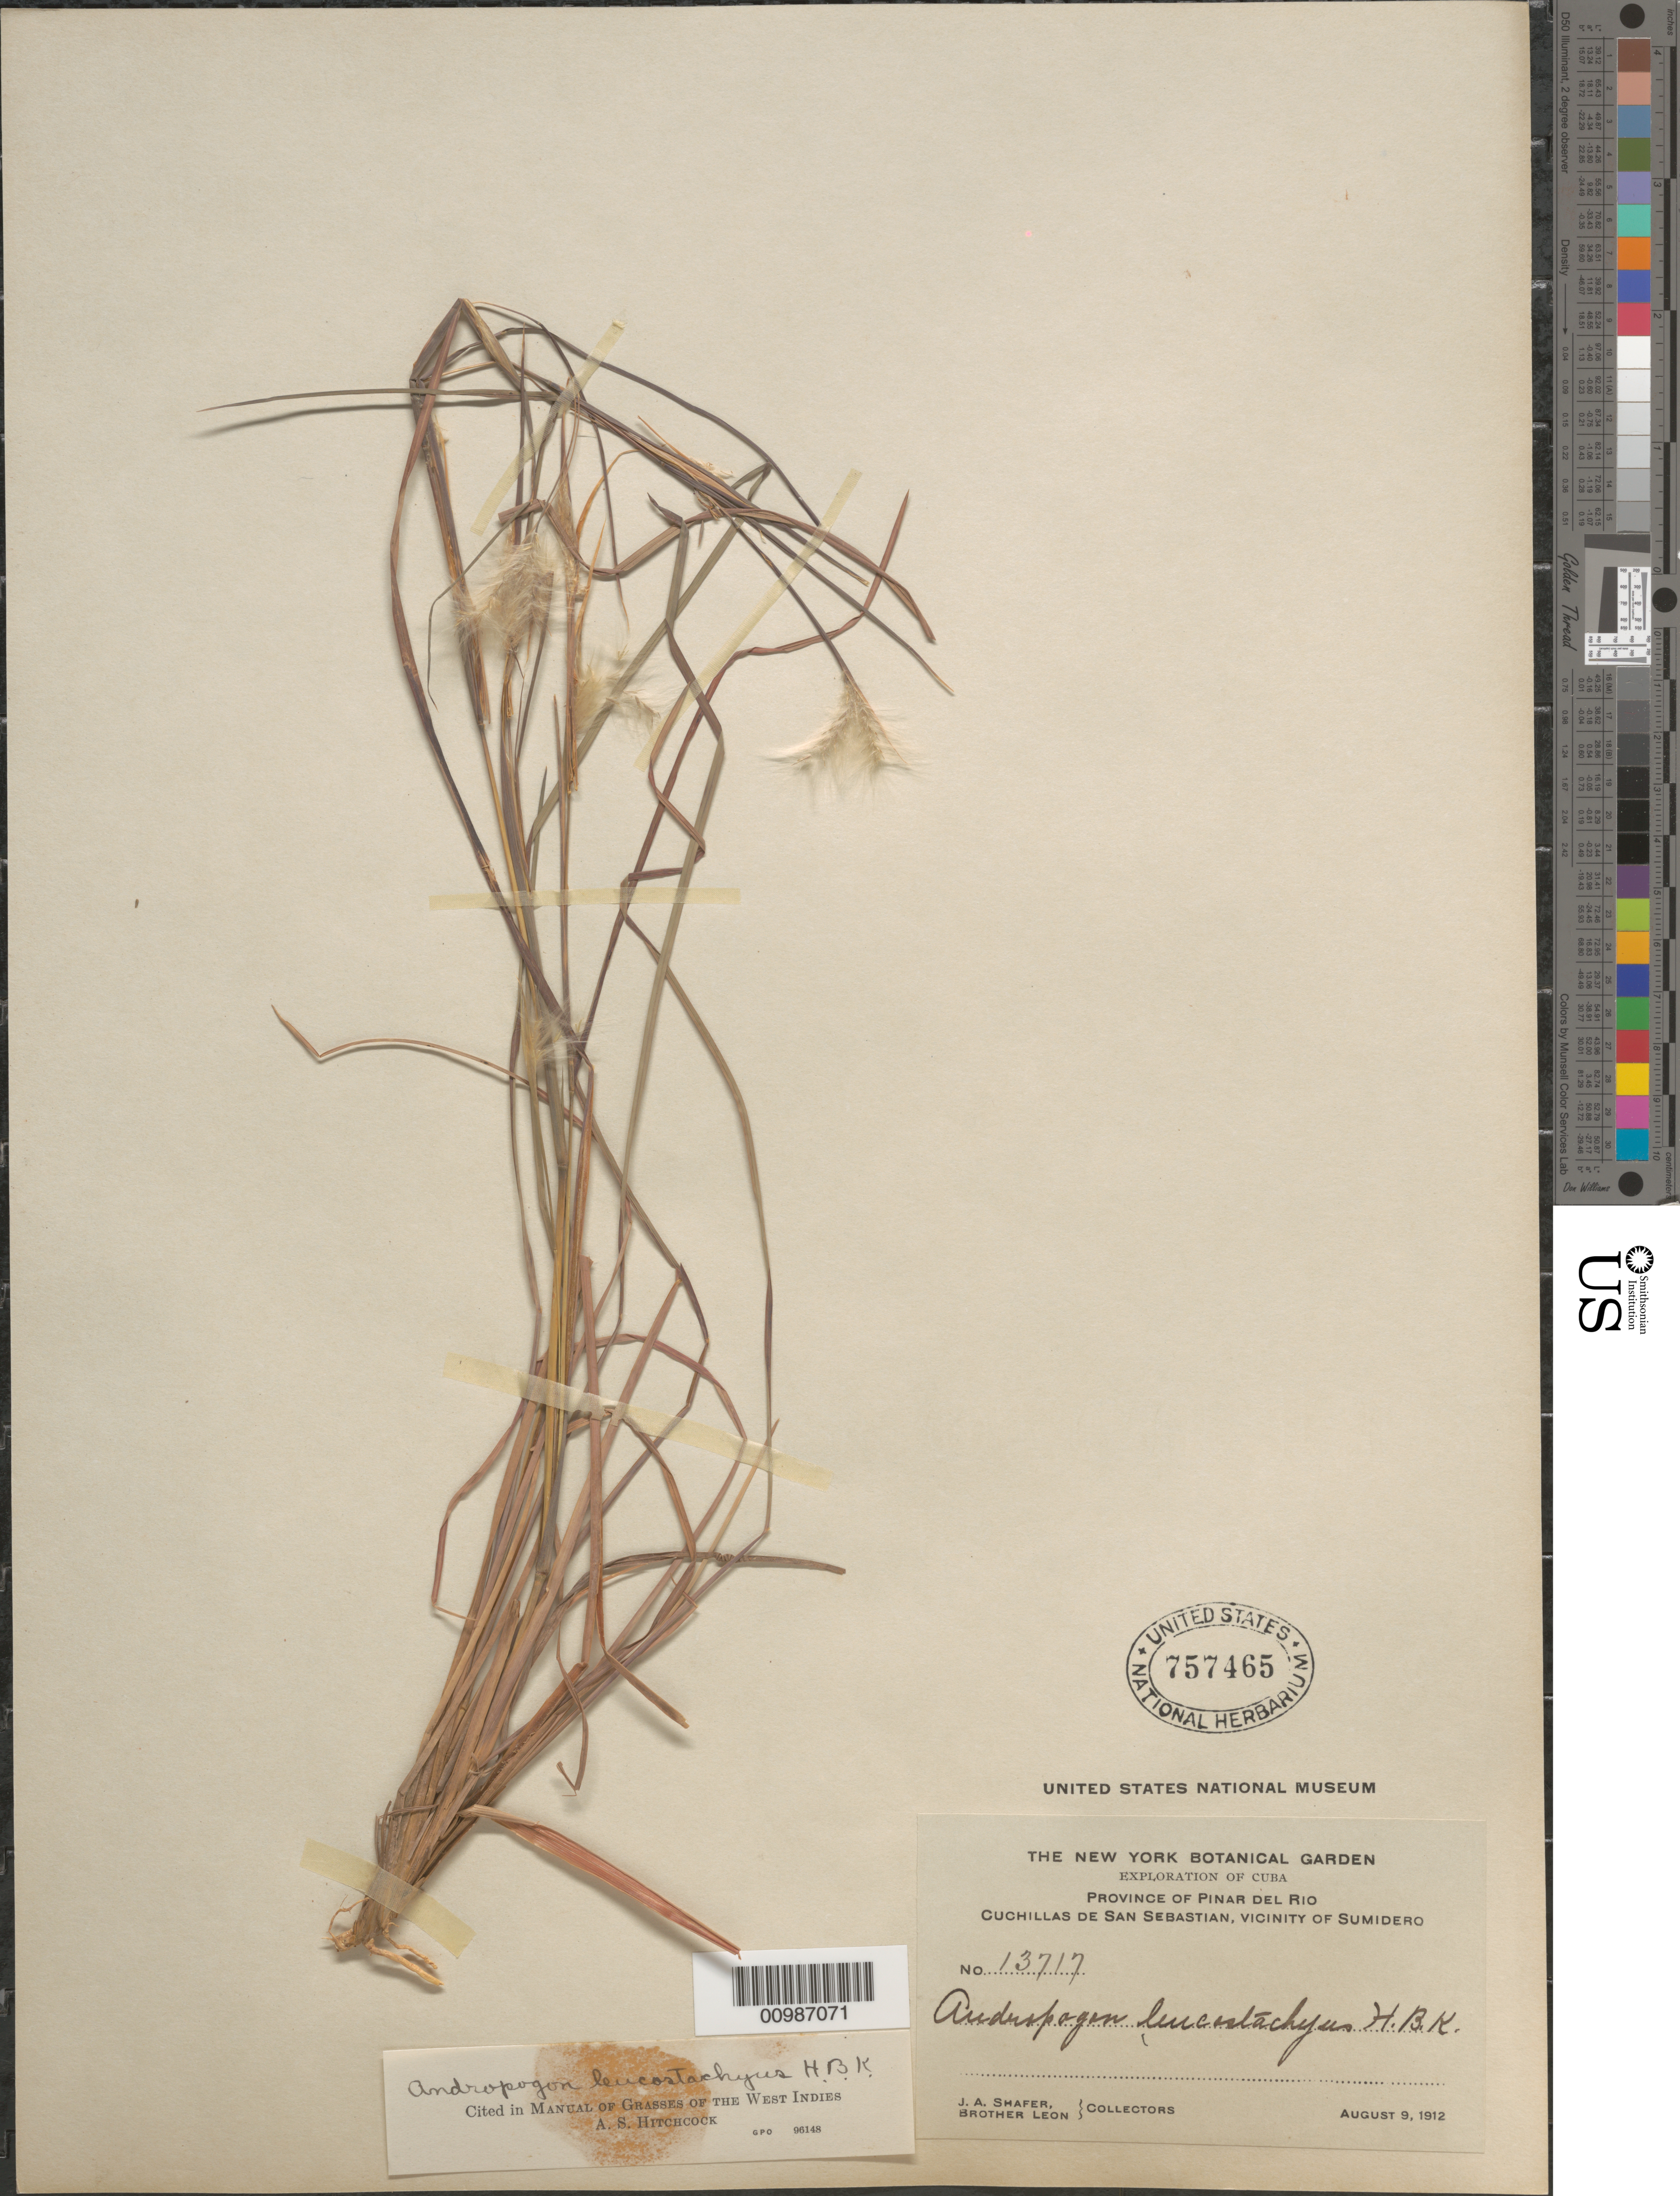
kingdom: Plantae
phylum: Tracheophyta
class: Liliopsida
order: Poales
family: Poaceae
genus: Andropogon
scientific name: Andropogon leucostachyus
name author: Kunth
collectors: J. A. Shafer & Bro. León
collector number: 13717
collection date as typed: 09 Aug 1912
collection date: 1912-08-09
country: Cuba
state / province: Pinar del Rio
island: Cuba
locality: Vicinity of Sumidero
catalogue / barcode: US 757465